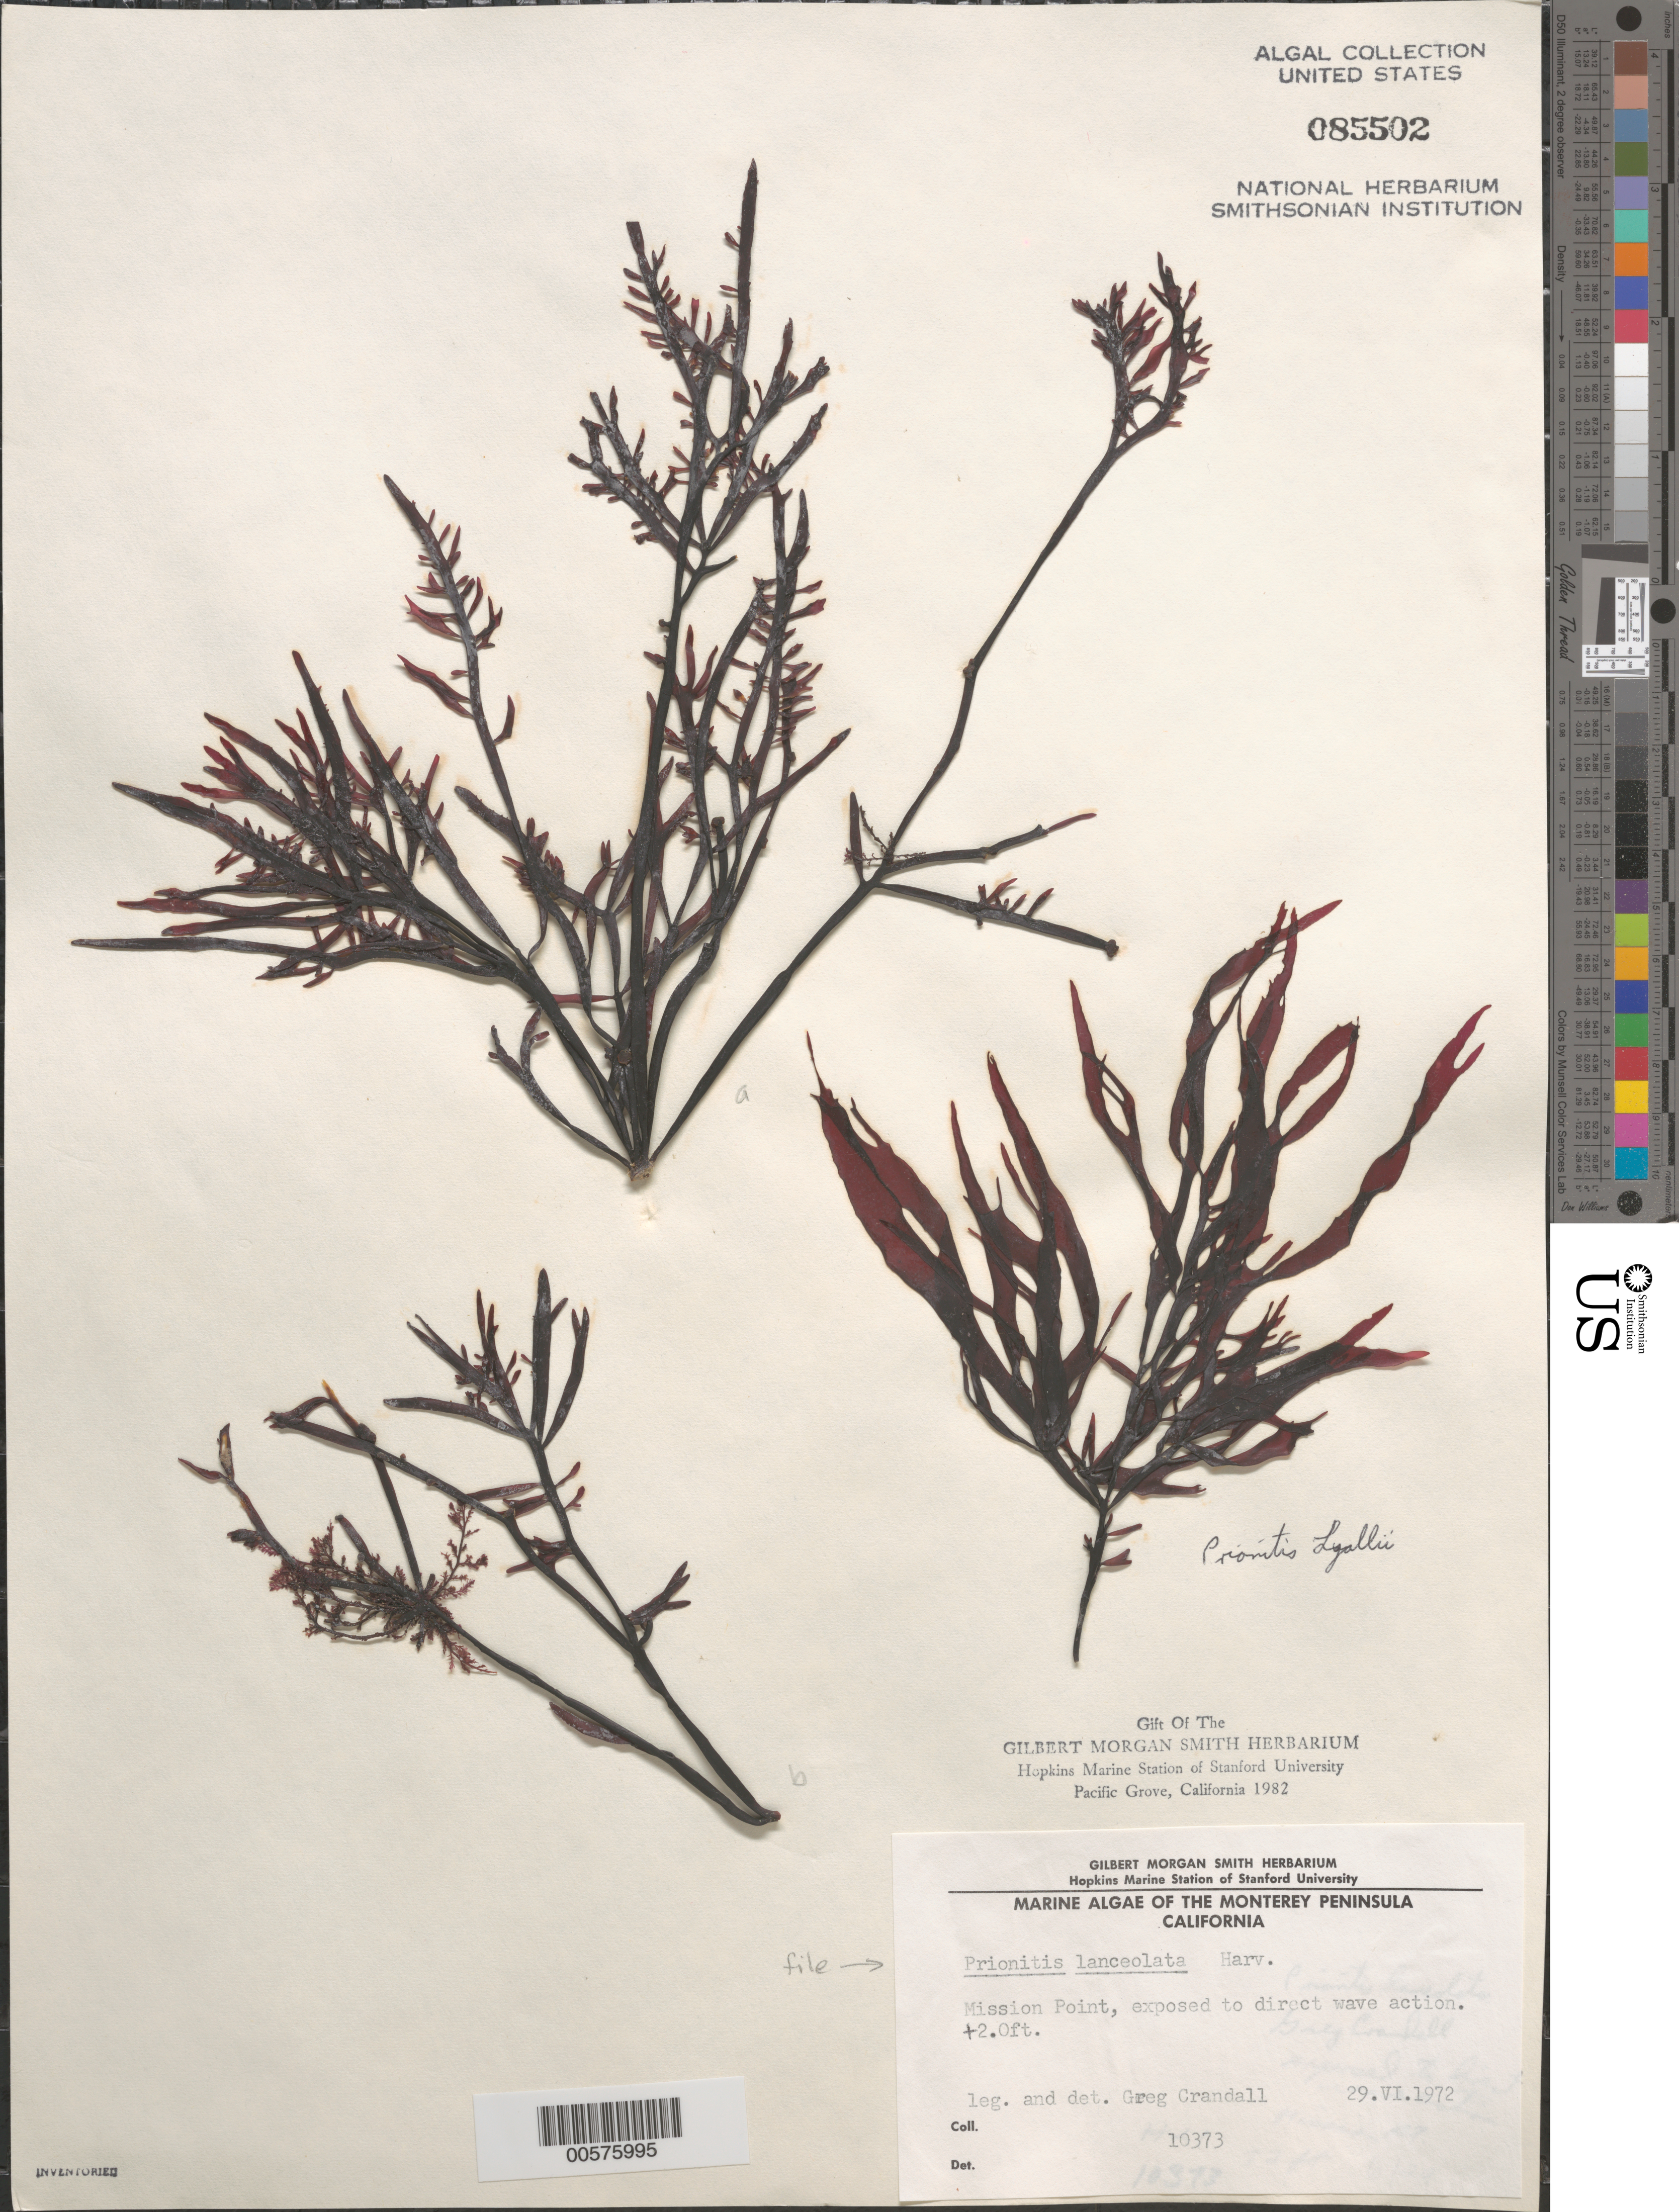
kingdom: Plantae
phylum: Rhodophyta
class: Florideophyceae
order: Cryptonemiales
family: Cryptonemiaceae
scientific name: Prionitis lanceolata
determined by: Crandall, G.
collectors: G. Crandall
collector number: IAA 10373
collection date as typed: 29 Jun 1972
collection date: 1972-06-29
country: United States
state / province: California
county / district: Monterey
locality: Mission Point, Carmel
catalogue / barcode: US 85502